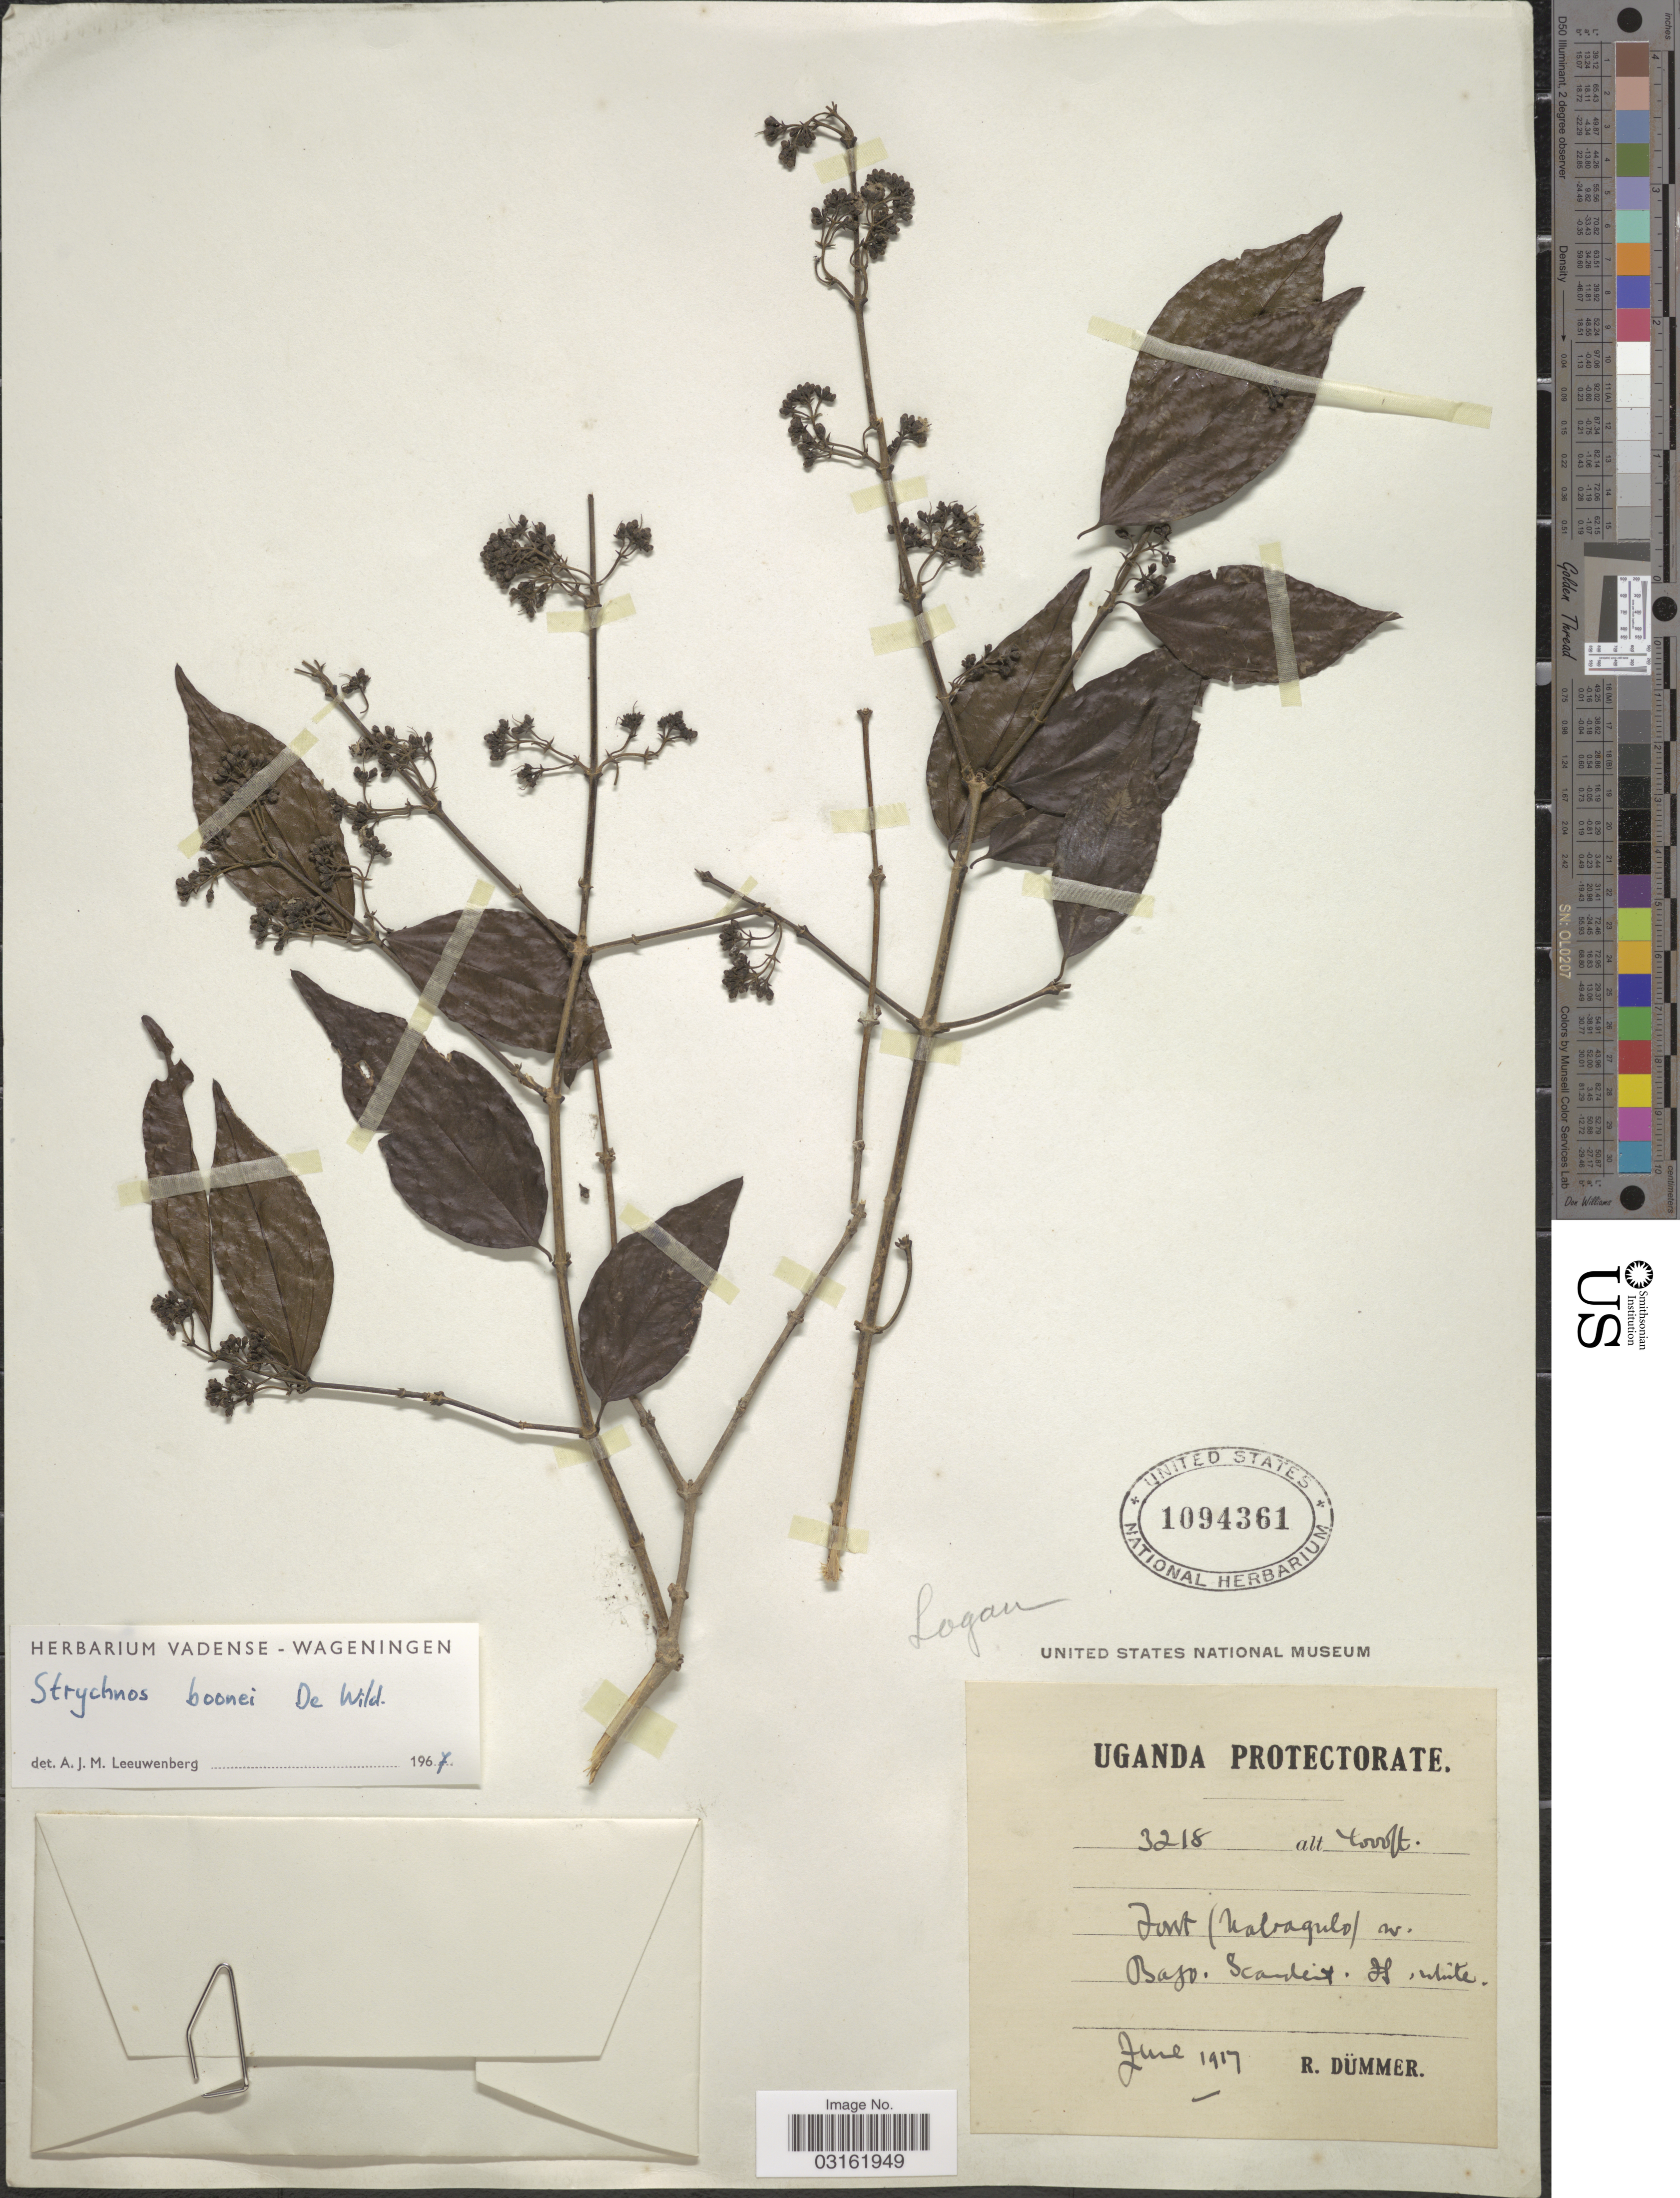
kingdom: Plantae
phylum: Tracheophyta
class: Magnoliopsida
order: Gentianales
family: Loganiaceae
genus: Strychnos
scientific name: Strychnos boonei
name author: De Wild.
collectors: R. A. Dümmer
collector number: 3218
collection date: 1917-06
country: Uganda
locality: (Nabagulo) nr. Bajo.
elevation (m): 1219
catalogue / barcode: US 1094361